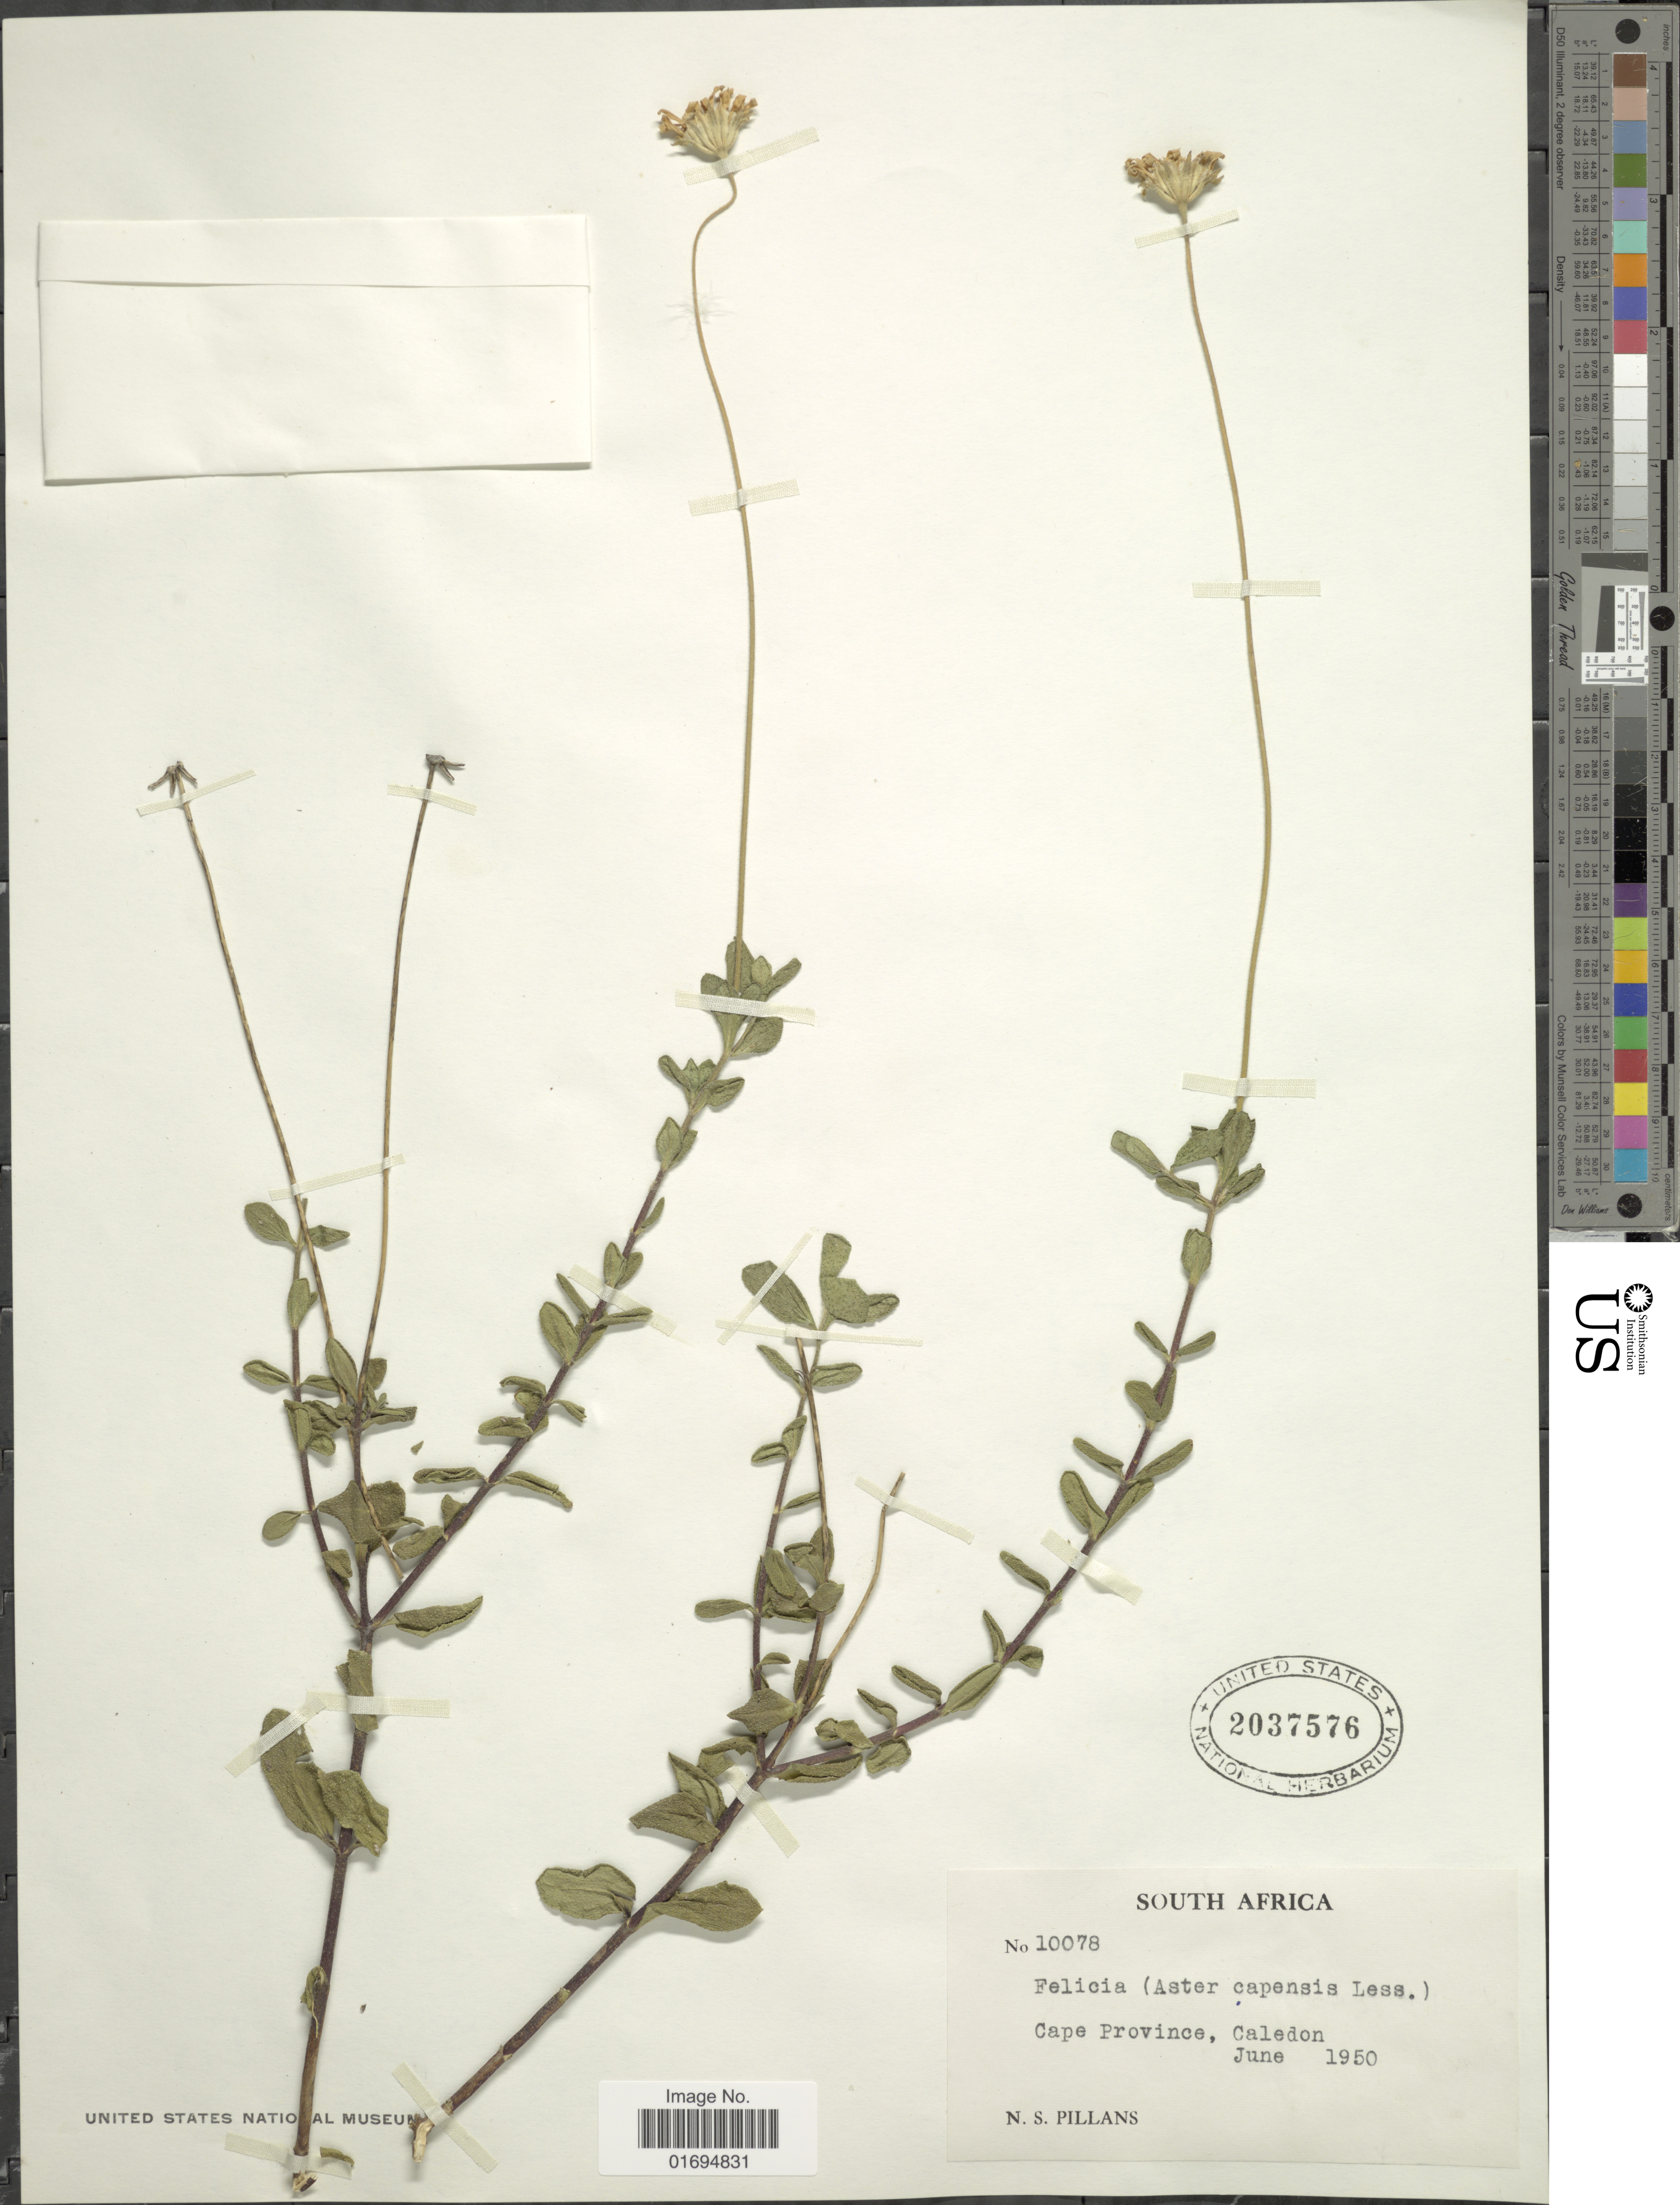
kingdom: Plantae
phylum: Tracheophyta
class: Magnoliopsida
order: Asterales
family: Asteraceae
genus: Felicia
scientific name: Felicia capensis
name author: (Less.) Benth. & Hook. ex Gérôme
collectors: N. S. Pillans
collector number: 10078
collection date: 1950-06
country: South Africa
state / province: Western Cape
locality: Cape Province, Caledon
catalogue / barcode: US 2037576